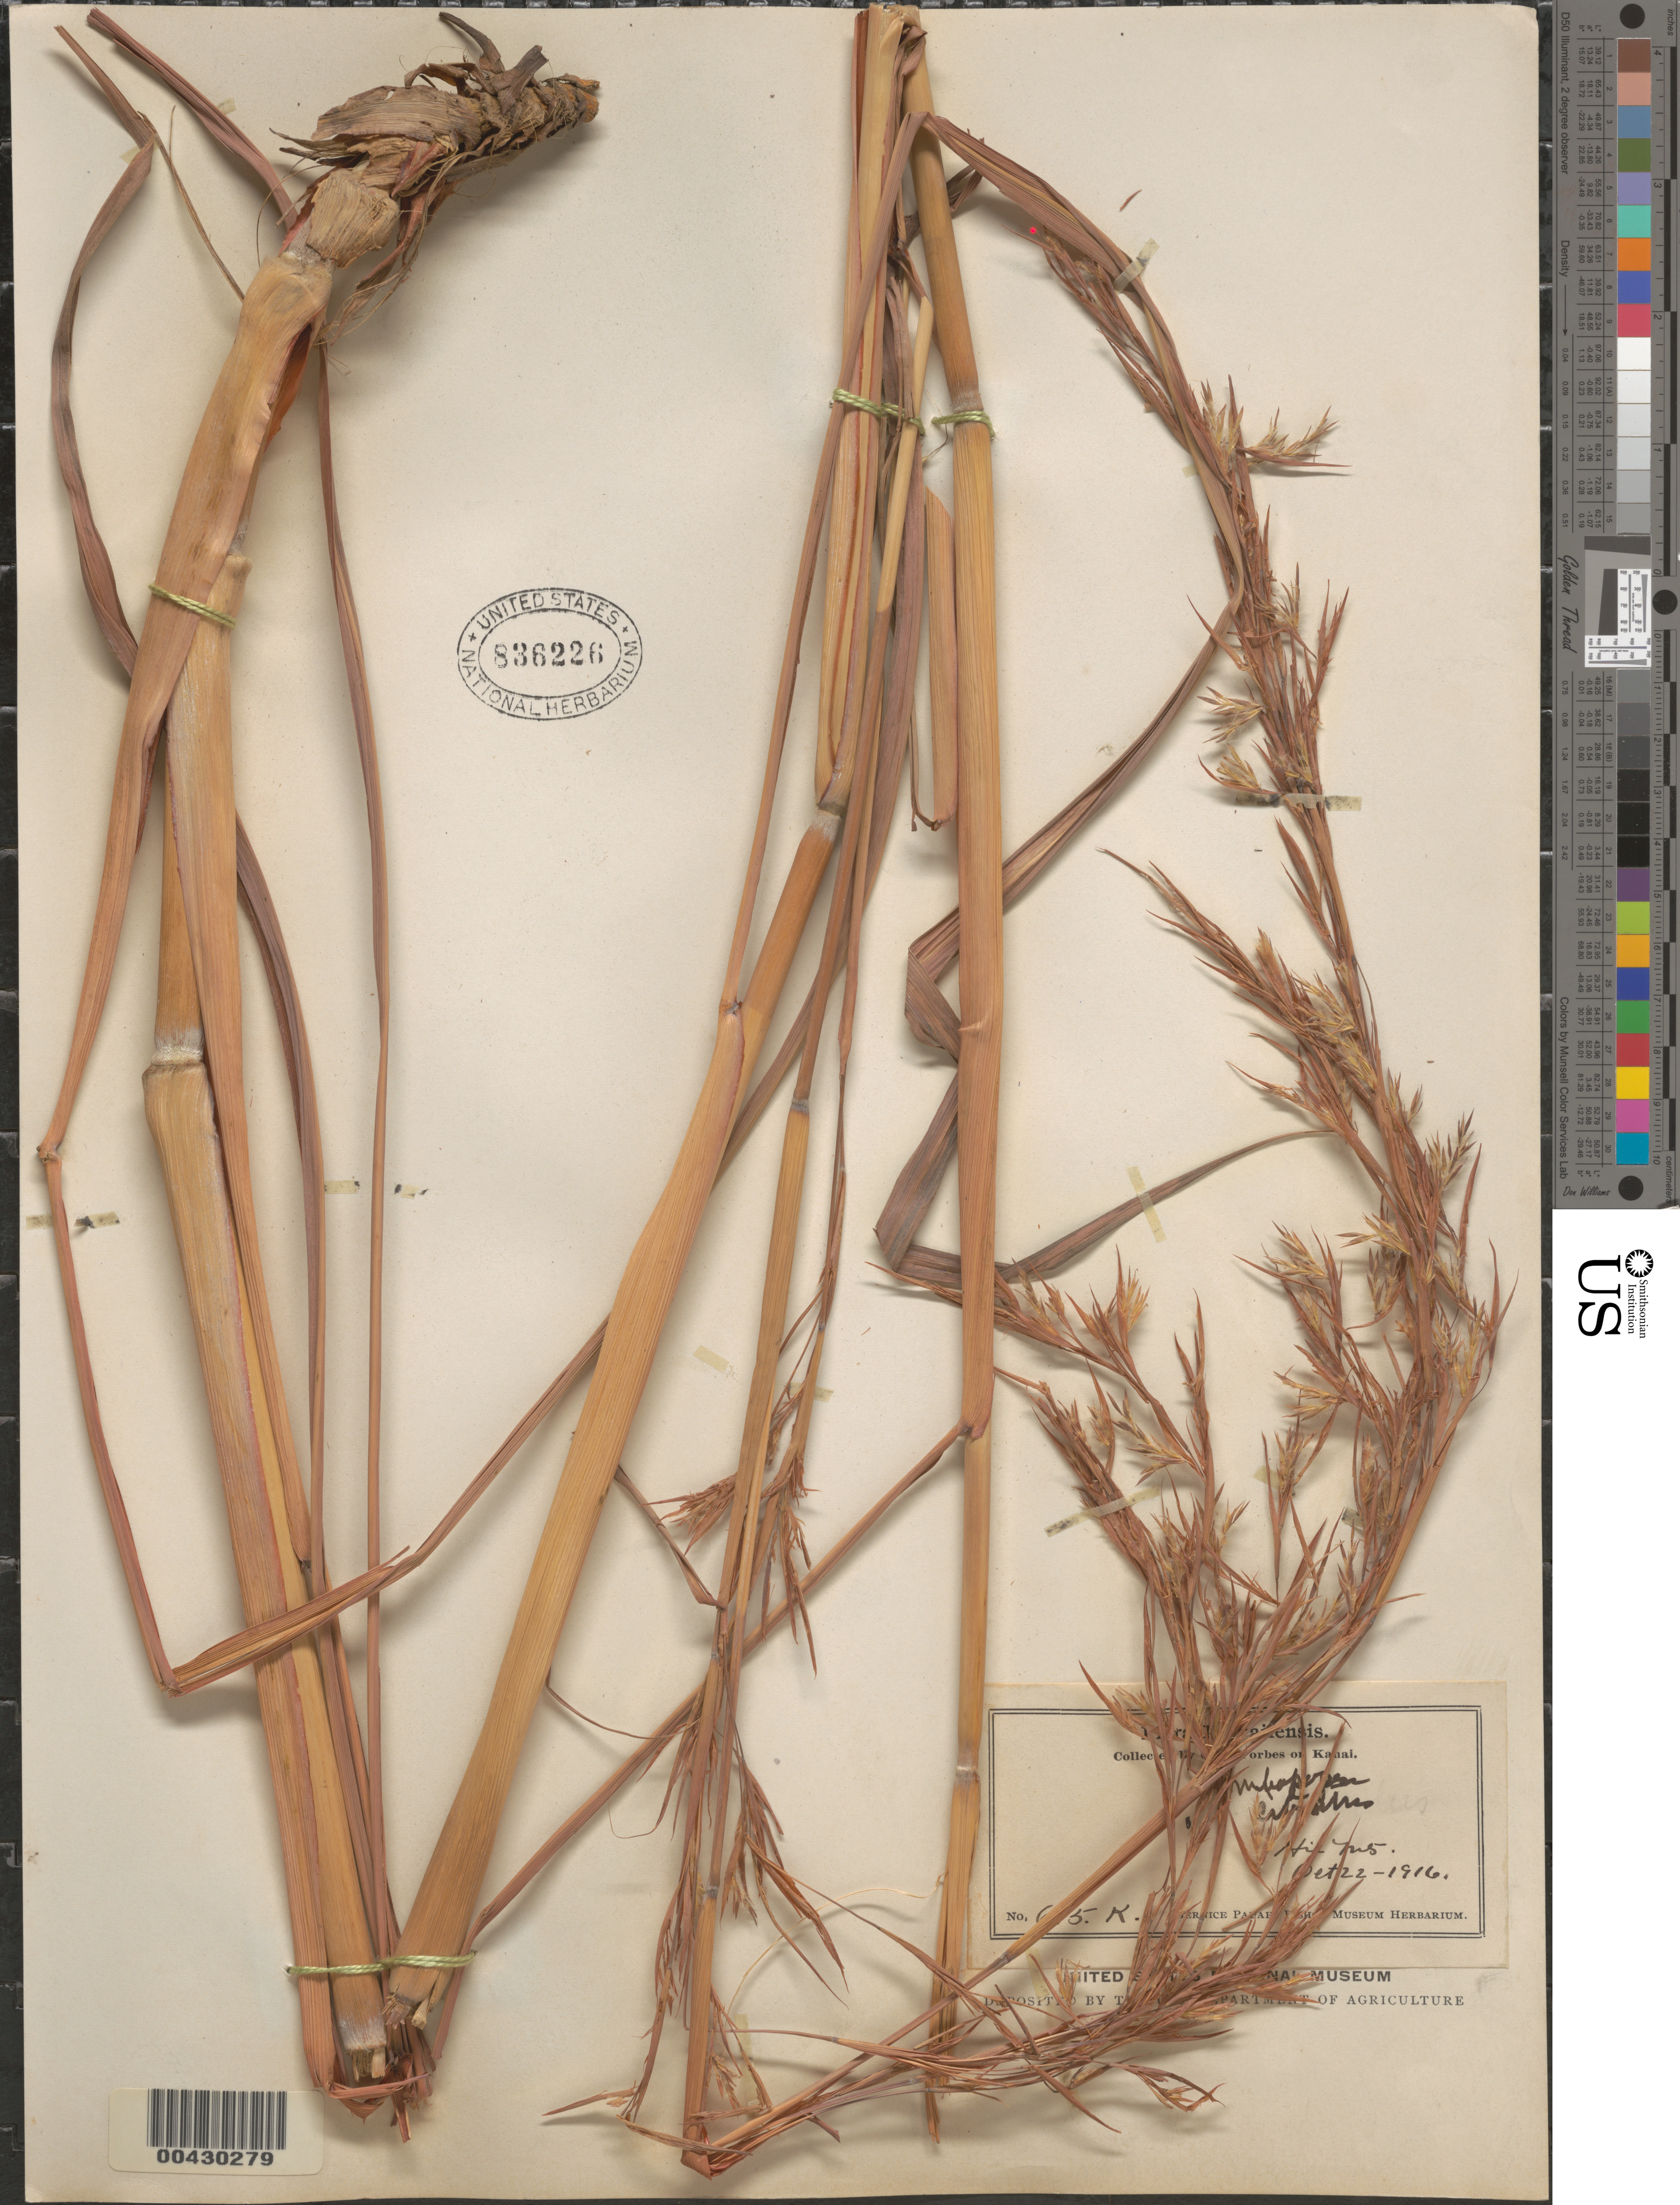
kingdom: Plantae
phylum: Tracheophyta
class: Liliopsida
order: Poales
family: Poaceae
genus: Cymbopogon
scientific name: Cymbopogon citratus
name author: (Nees) Stapf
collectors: C. N. Forbes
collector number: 695.K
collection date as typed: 22 Oct 1916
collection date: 1916-10-22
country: United States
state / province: Hawaii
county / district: Kauai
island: Kaua'i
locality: Hii Mts.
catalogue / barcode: US 836226